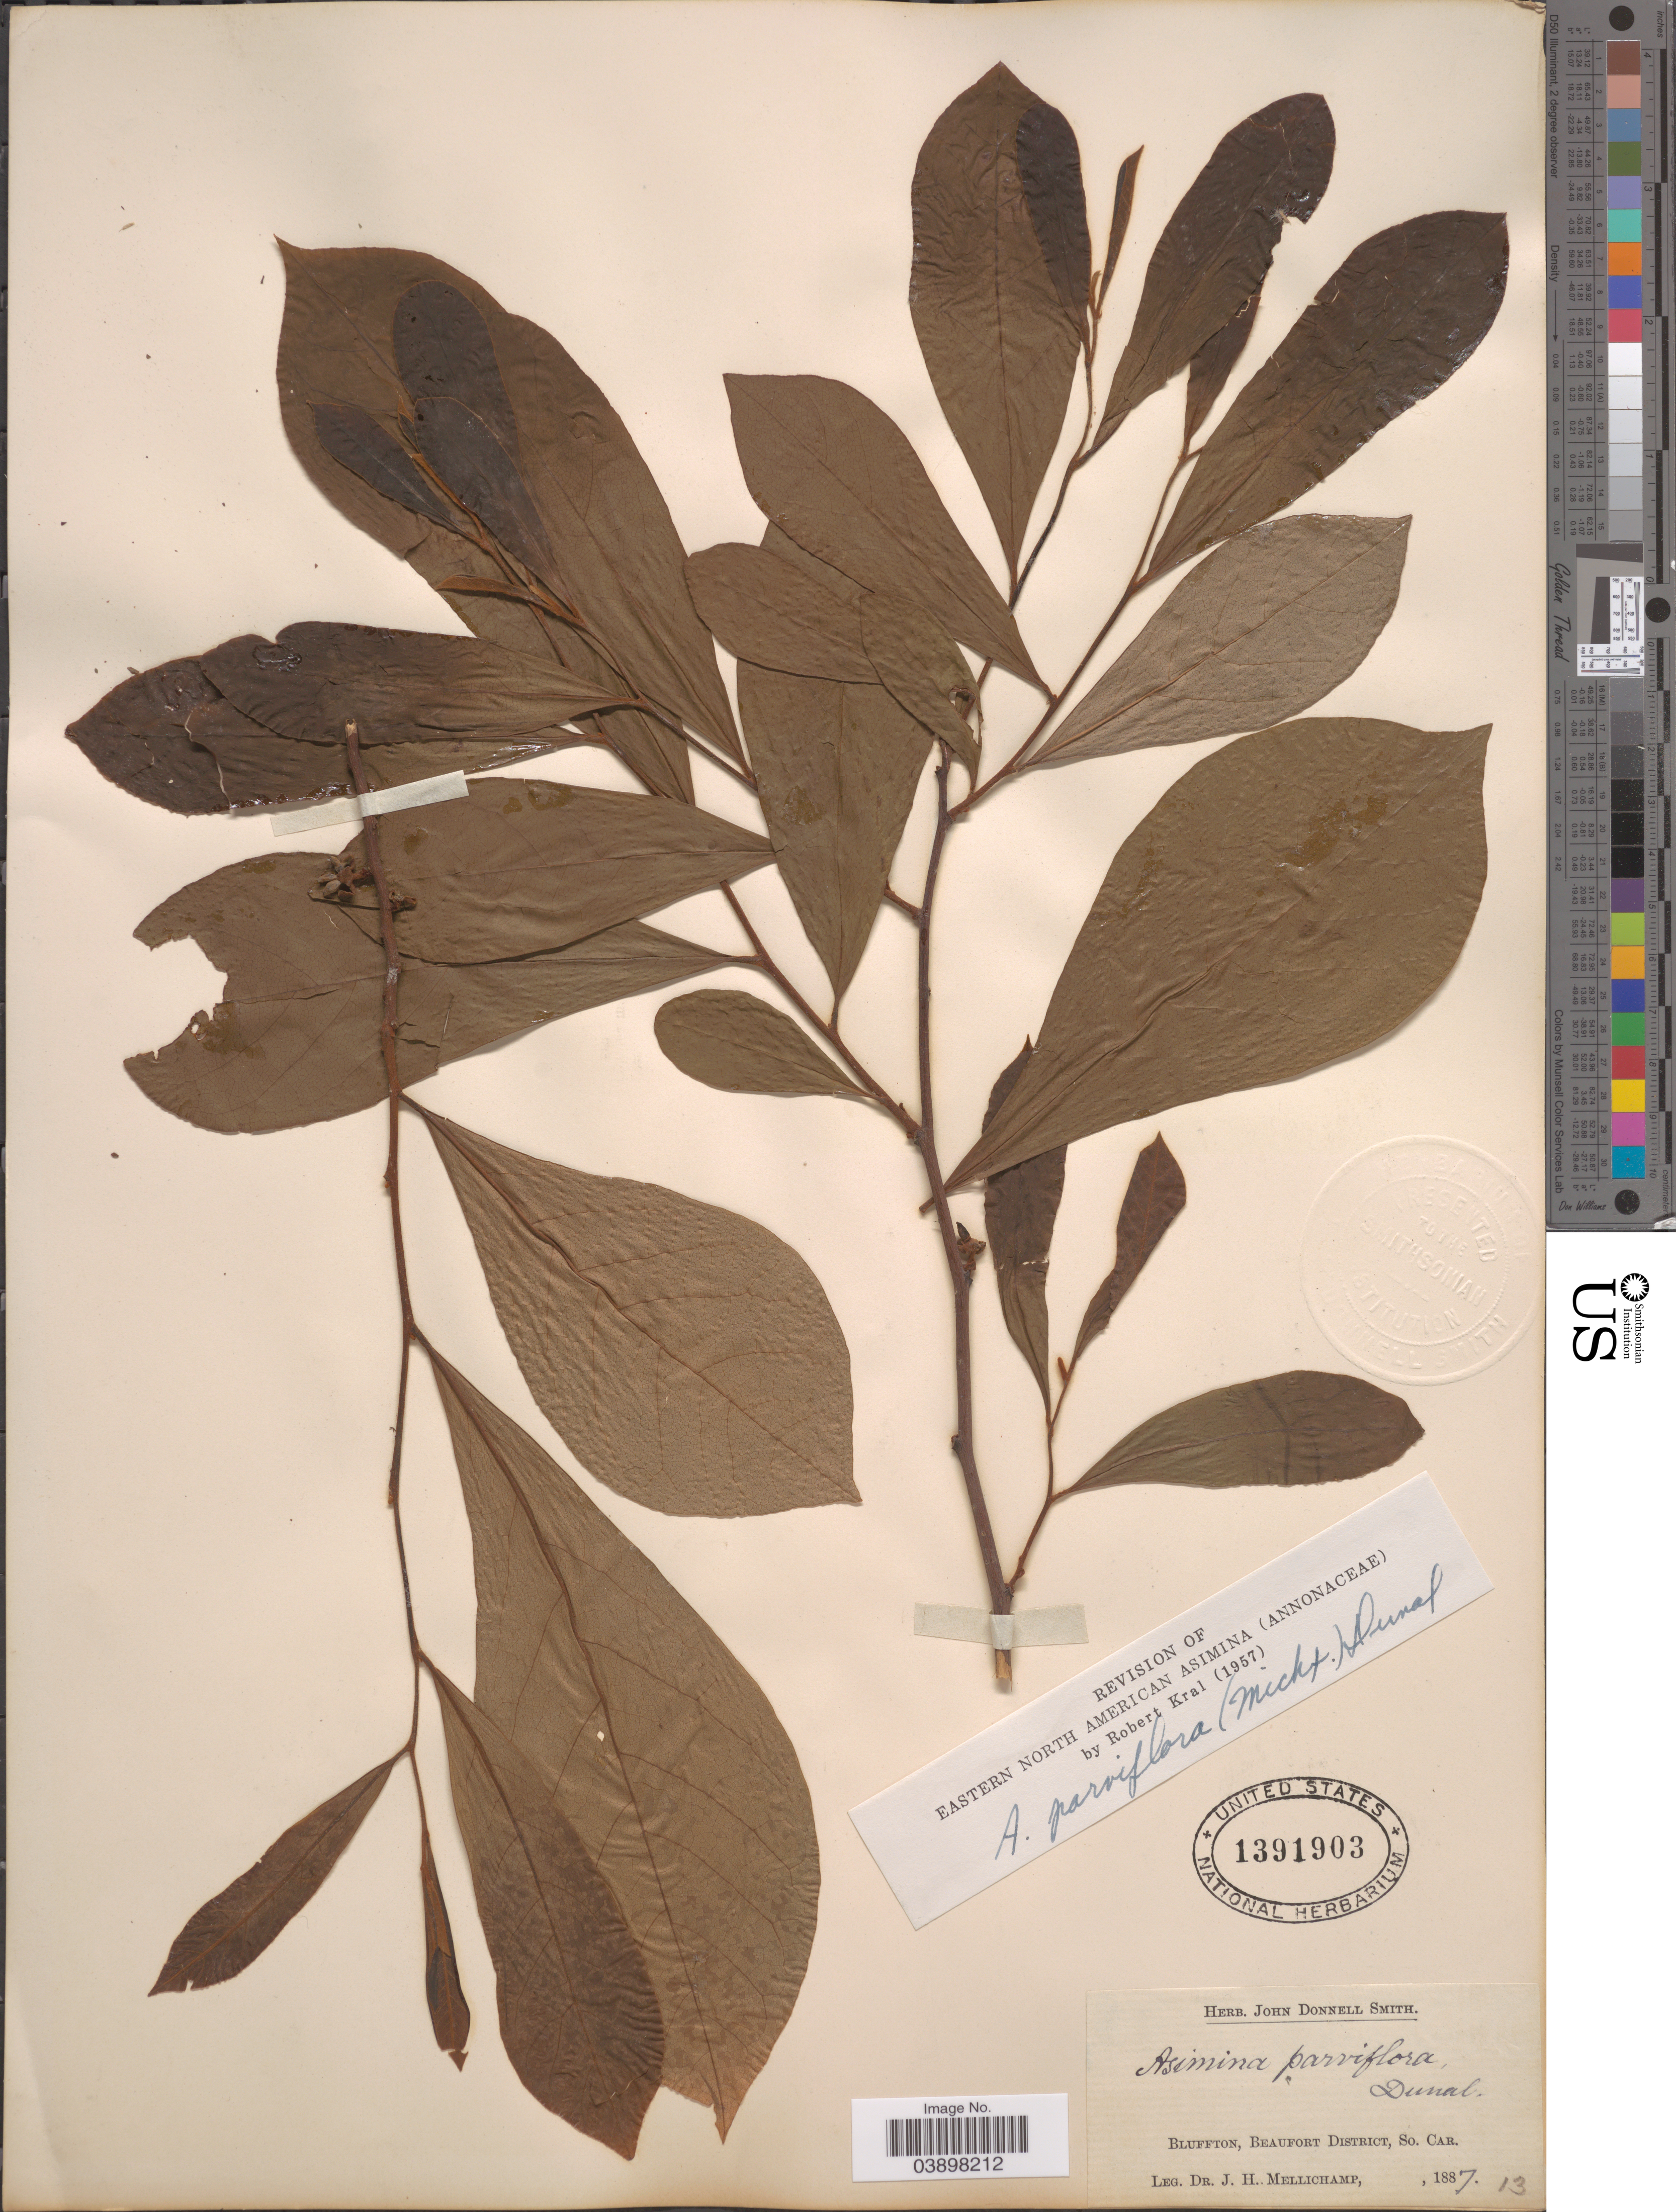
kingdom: Plantae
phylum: Tracheophyta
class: Magnoliopsida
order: Magnoliales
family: Annonaceae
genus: Asimina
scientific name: Asimina parviflora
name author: (Michx.) Dunal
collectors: J. H. Mellichamp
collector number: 13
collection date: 1887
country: United States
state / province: South Carolina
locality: Bluffton, Beaufort District.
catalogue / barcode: US 1391903